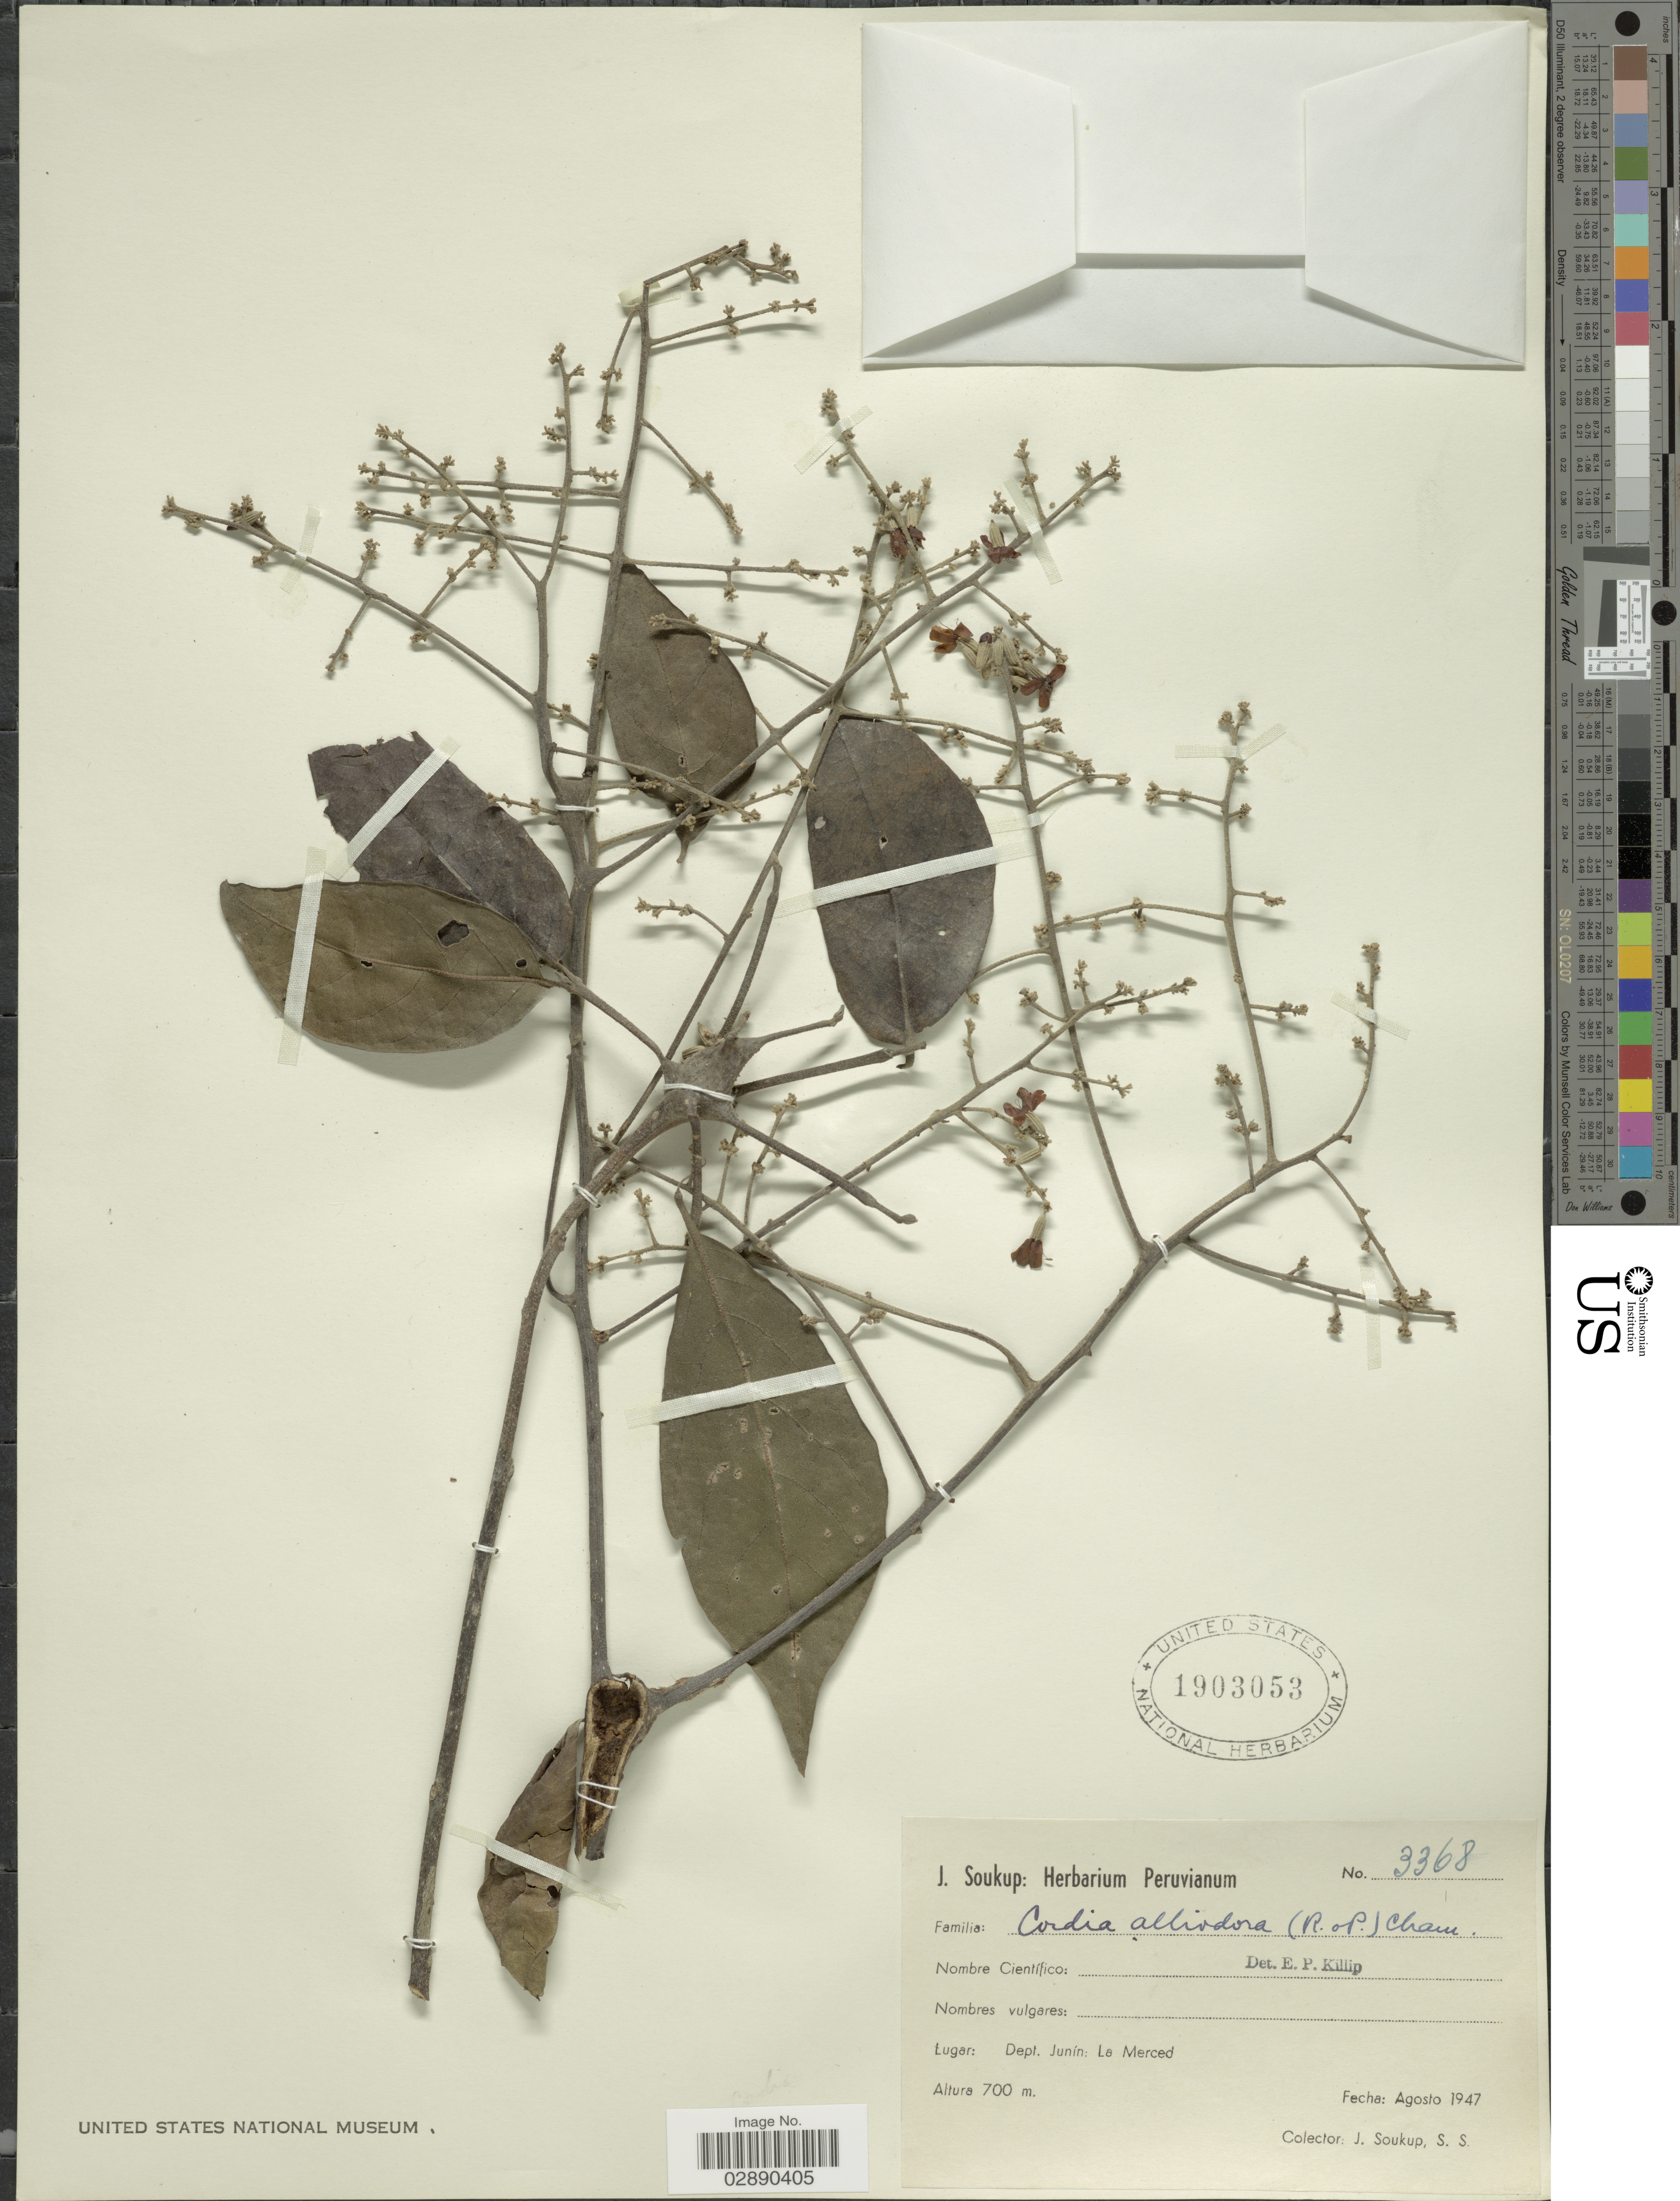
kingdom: Plantae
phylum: Tracheophyta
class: Magnoliopsida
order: Boraginales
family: Cordiaceae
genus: Cordia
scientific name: Cordia alliodora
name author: (Ruiz & Pav.) Oken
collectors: J. Soukup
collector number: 3368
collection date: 1947-08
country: Peru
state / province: Junín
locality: Dept. Junín: La Merced.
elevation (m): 700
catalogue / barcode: US 1903053